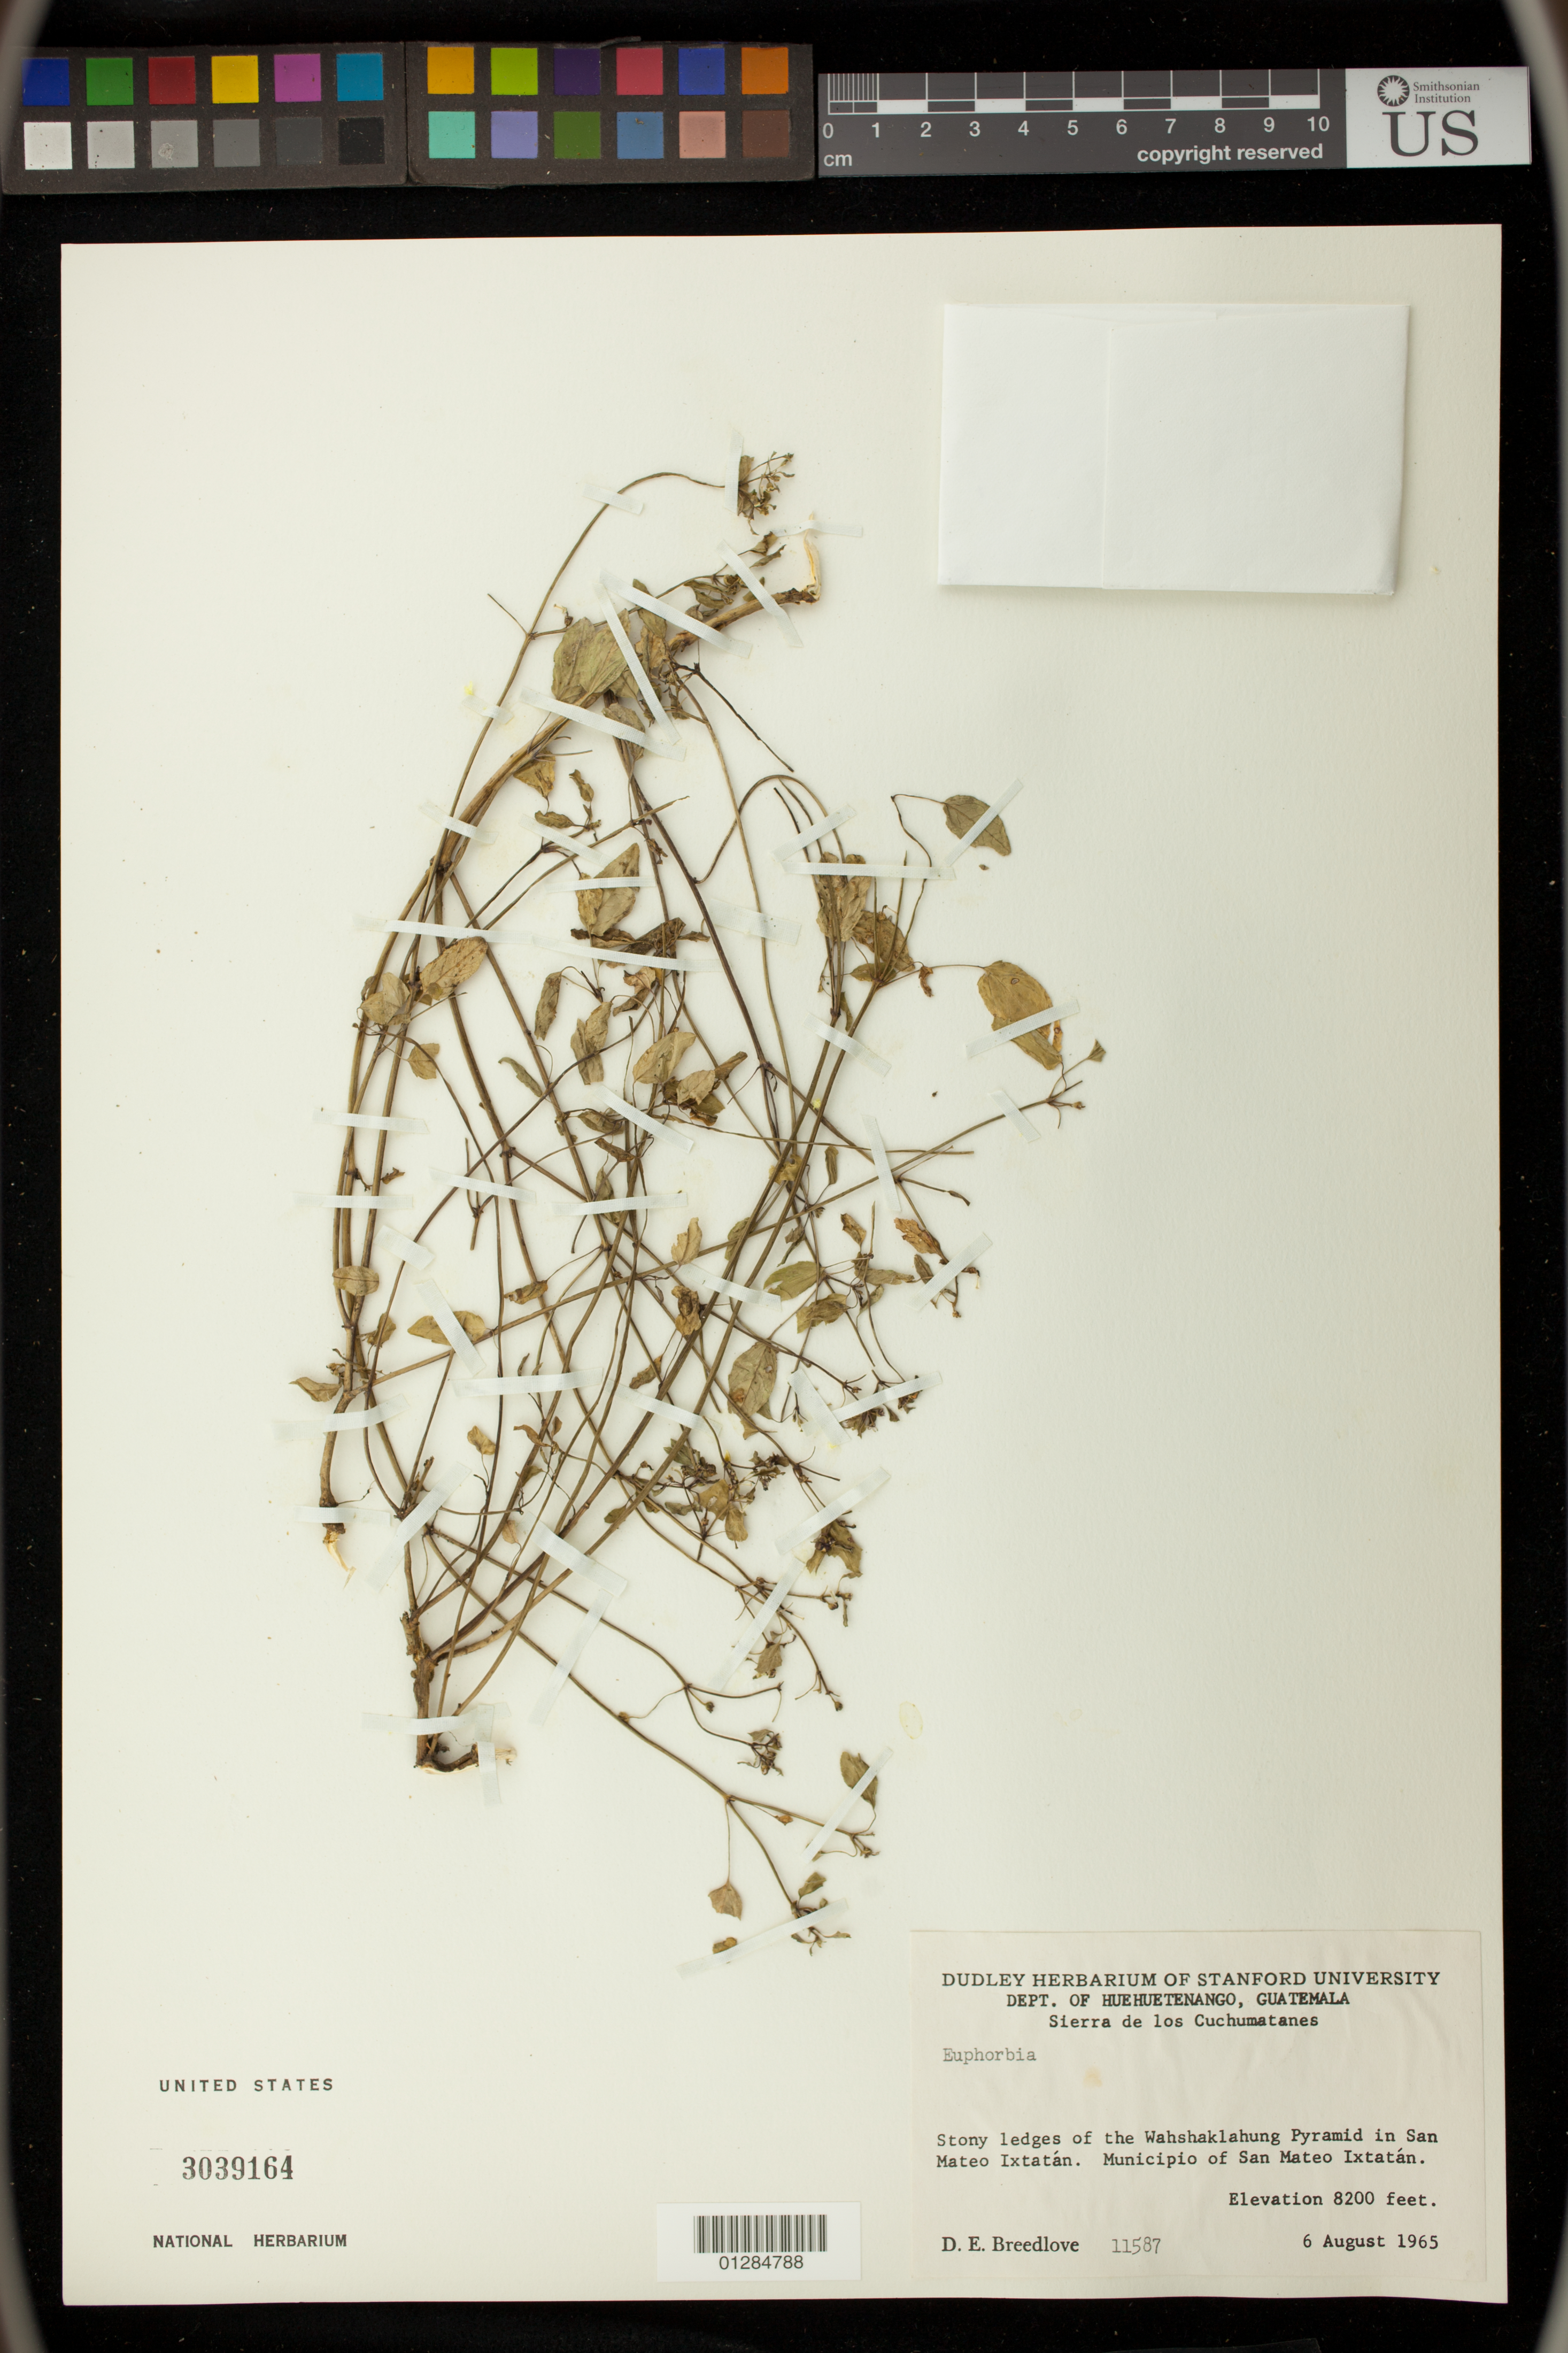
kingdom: Plantae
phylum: Tracheophyta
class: Magnoliopsida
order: Malpighiales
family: Euphorbiaceae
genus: Euphorbia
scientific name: Euphorbia sp.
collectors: D. E. Breedlove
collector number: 11587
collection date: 1965-08-06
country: Guatemala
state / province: Huehuetenango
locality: Sierra de los Cuchumatanes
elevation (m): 2499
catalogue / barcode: US 3039164